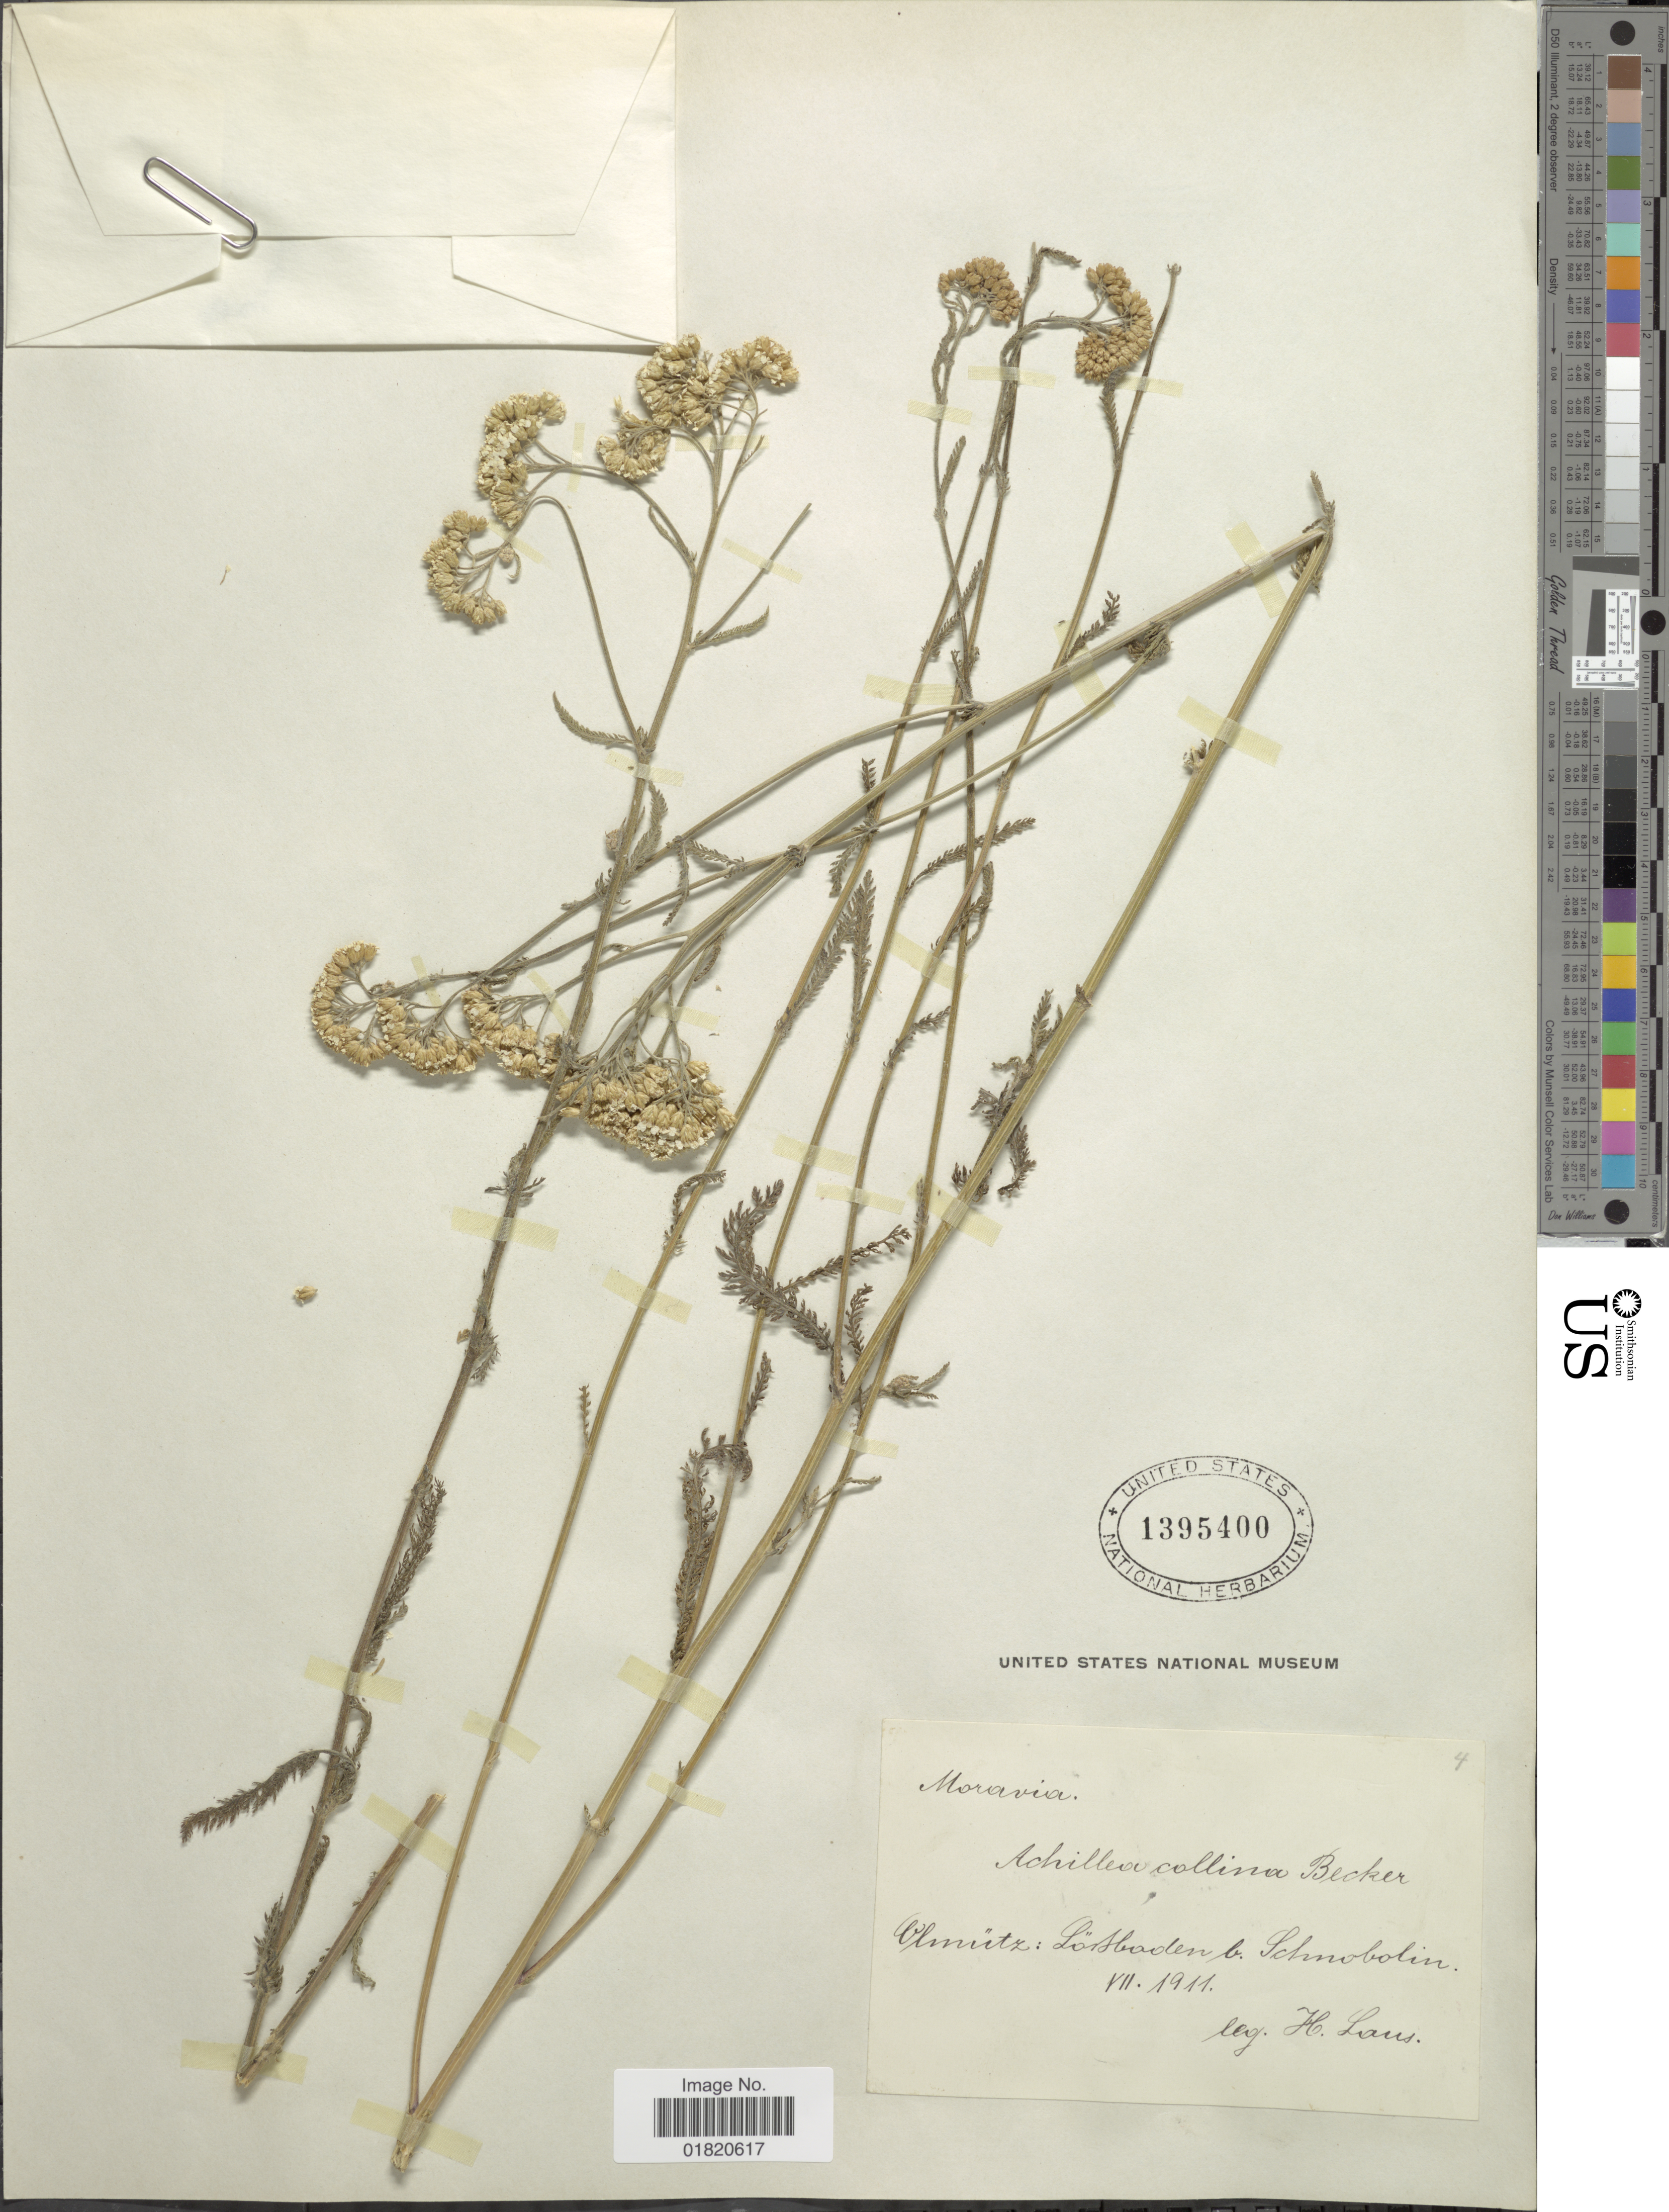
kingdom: Plantae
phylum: Tracheophyta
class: Magnoliopsida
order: Asterales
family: Asteraceae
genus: Achillea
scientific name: Achillea collina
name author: Becker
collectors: H. Laus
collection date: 1911-07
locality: Clmutz: LorHaden b. Schnobolin [interpreted]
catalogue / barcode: US 1395400